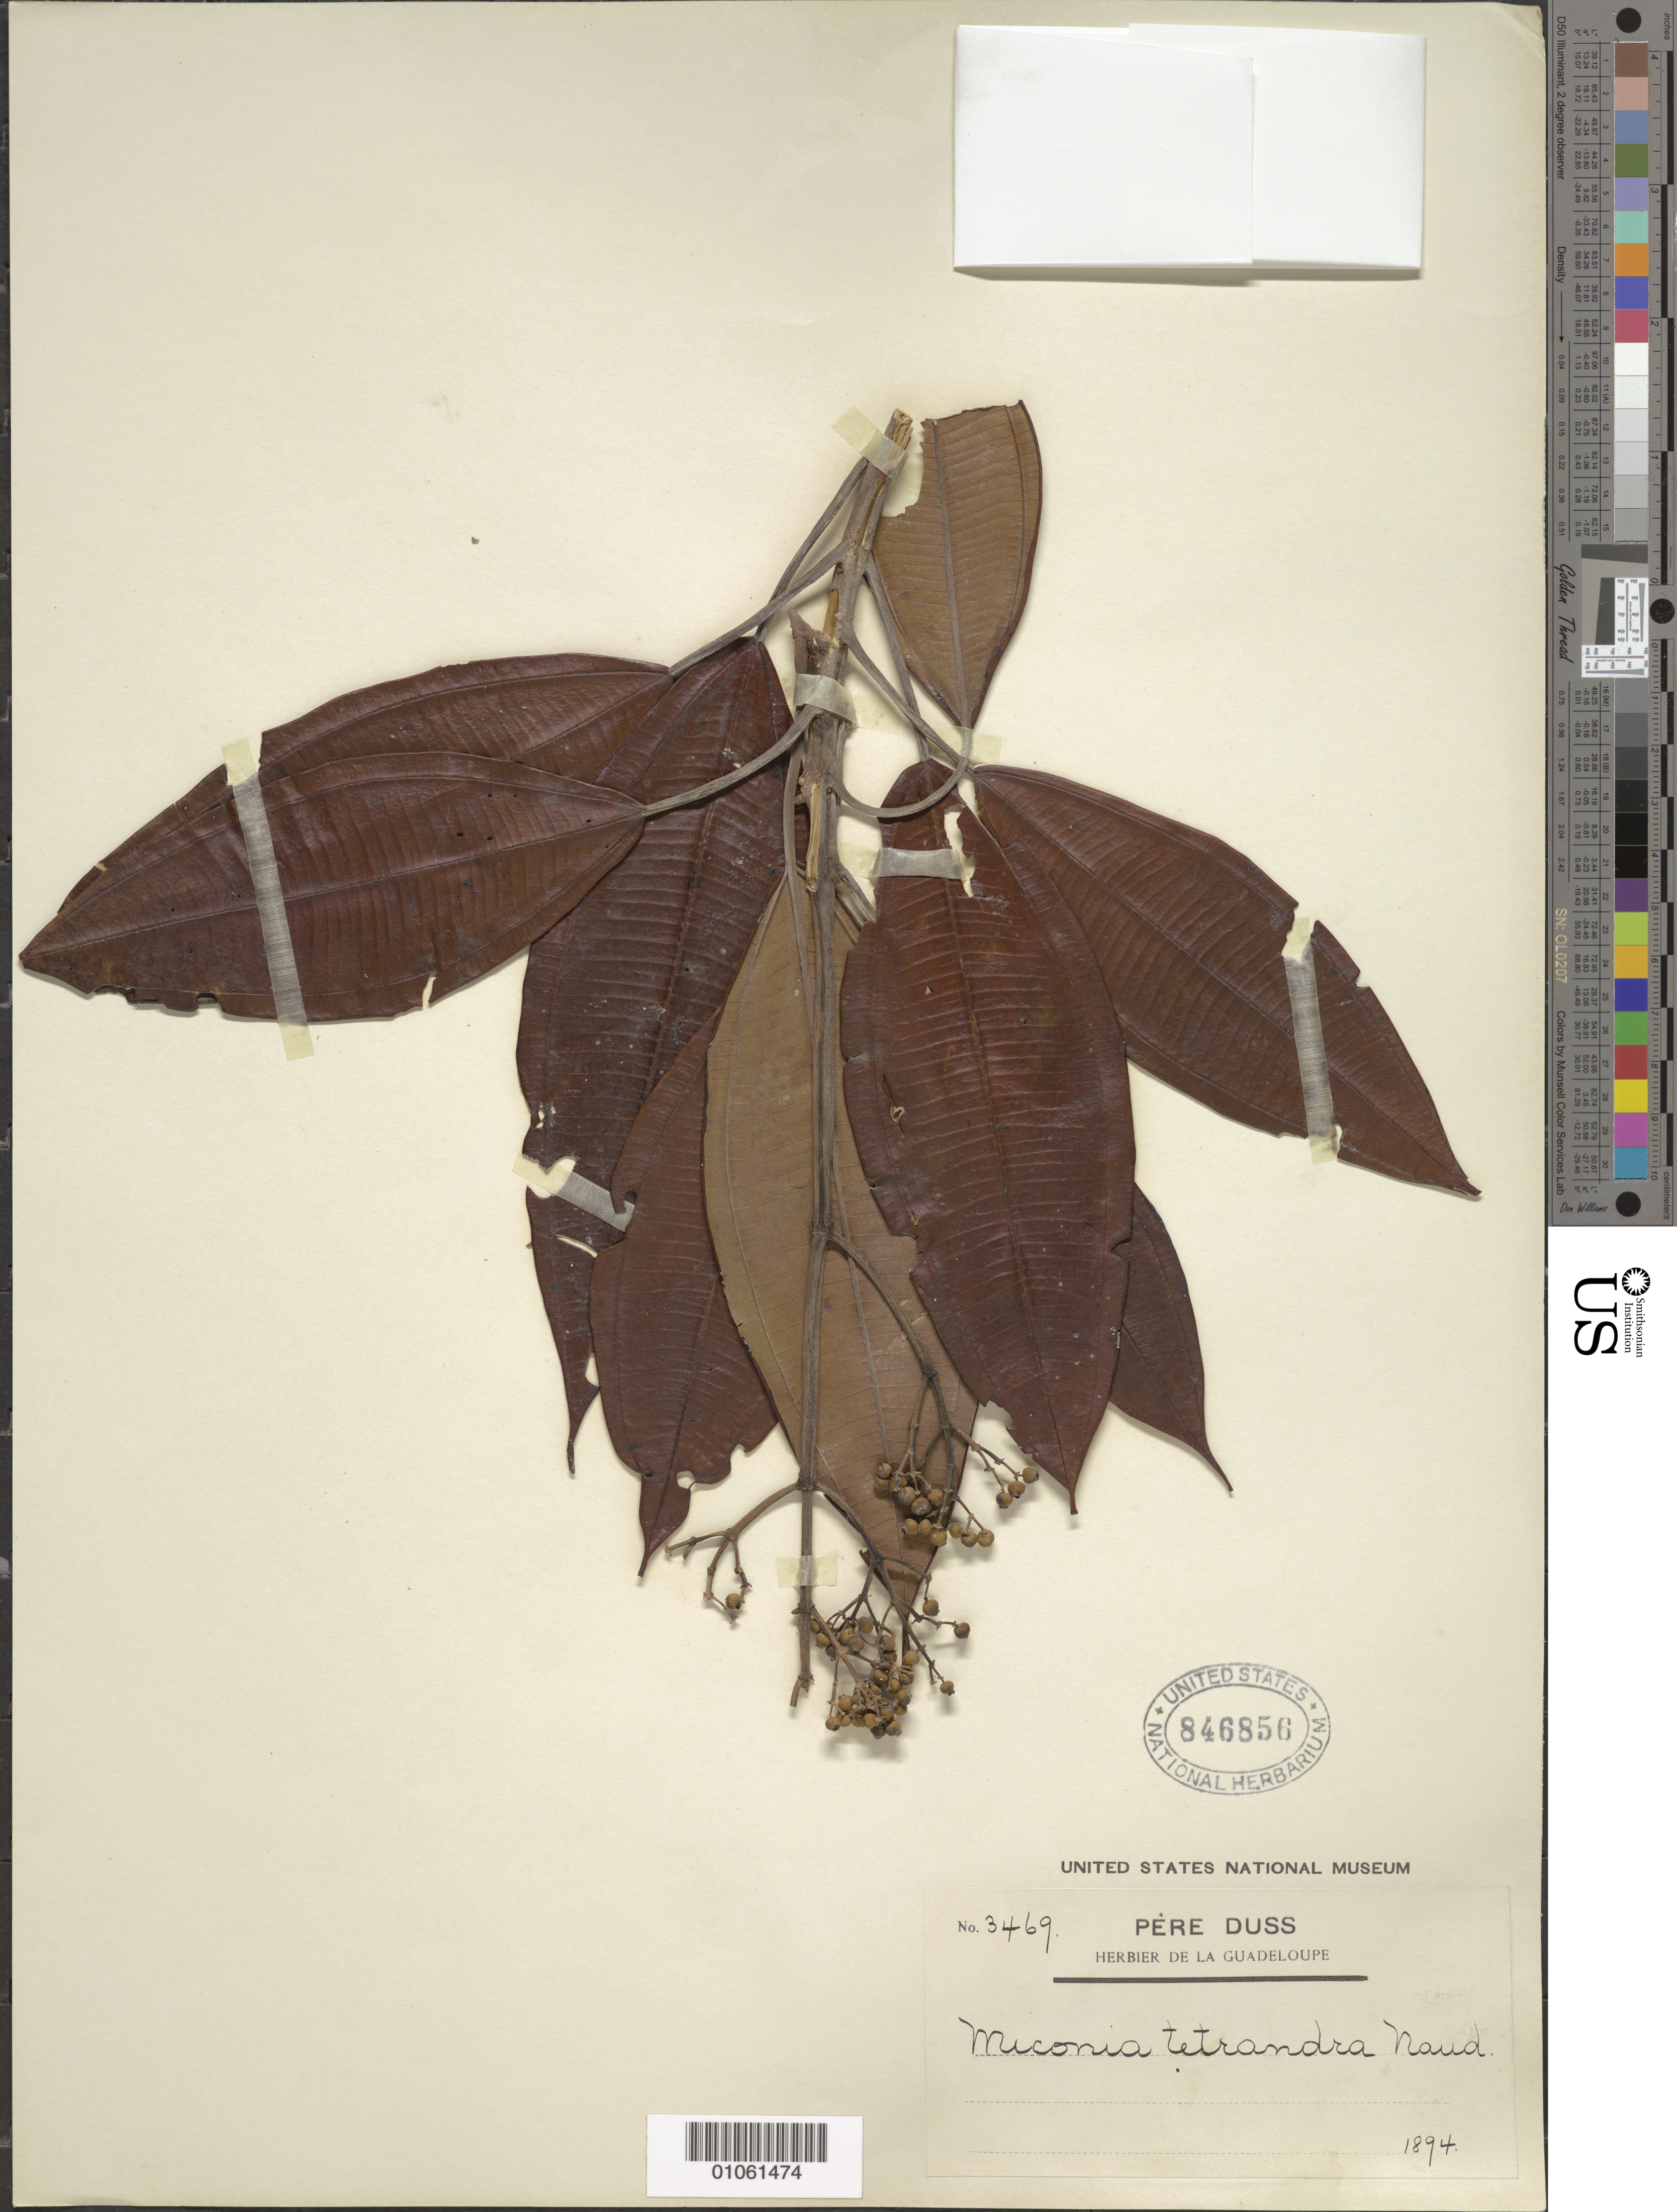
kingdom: Plantae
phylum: Tracheophyta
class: Magnoliopsida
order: Myrtales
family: Melastomataceae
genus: Miconia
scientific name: Miconia tetrandra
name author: (Sw.) D. Don ex G. Don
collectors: Père Duss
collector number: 3469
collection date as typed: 1894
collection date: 1894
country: Guadeloupe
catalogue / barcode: US 846856